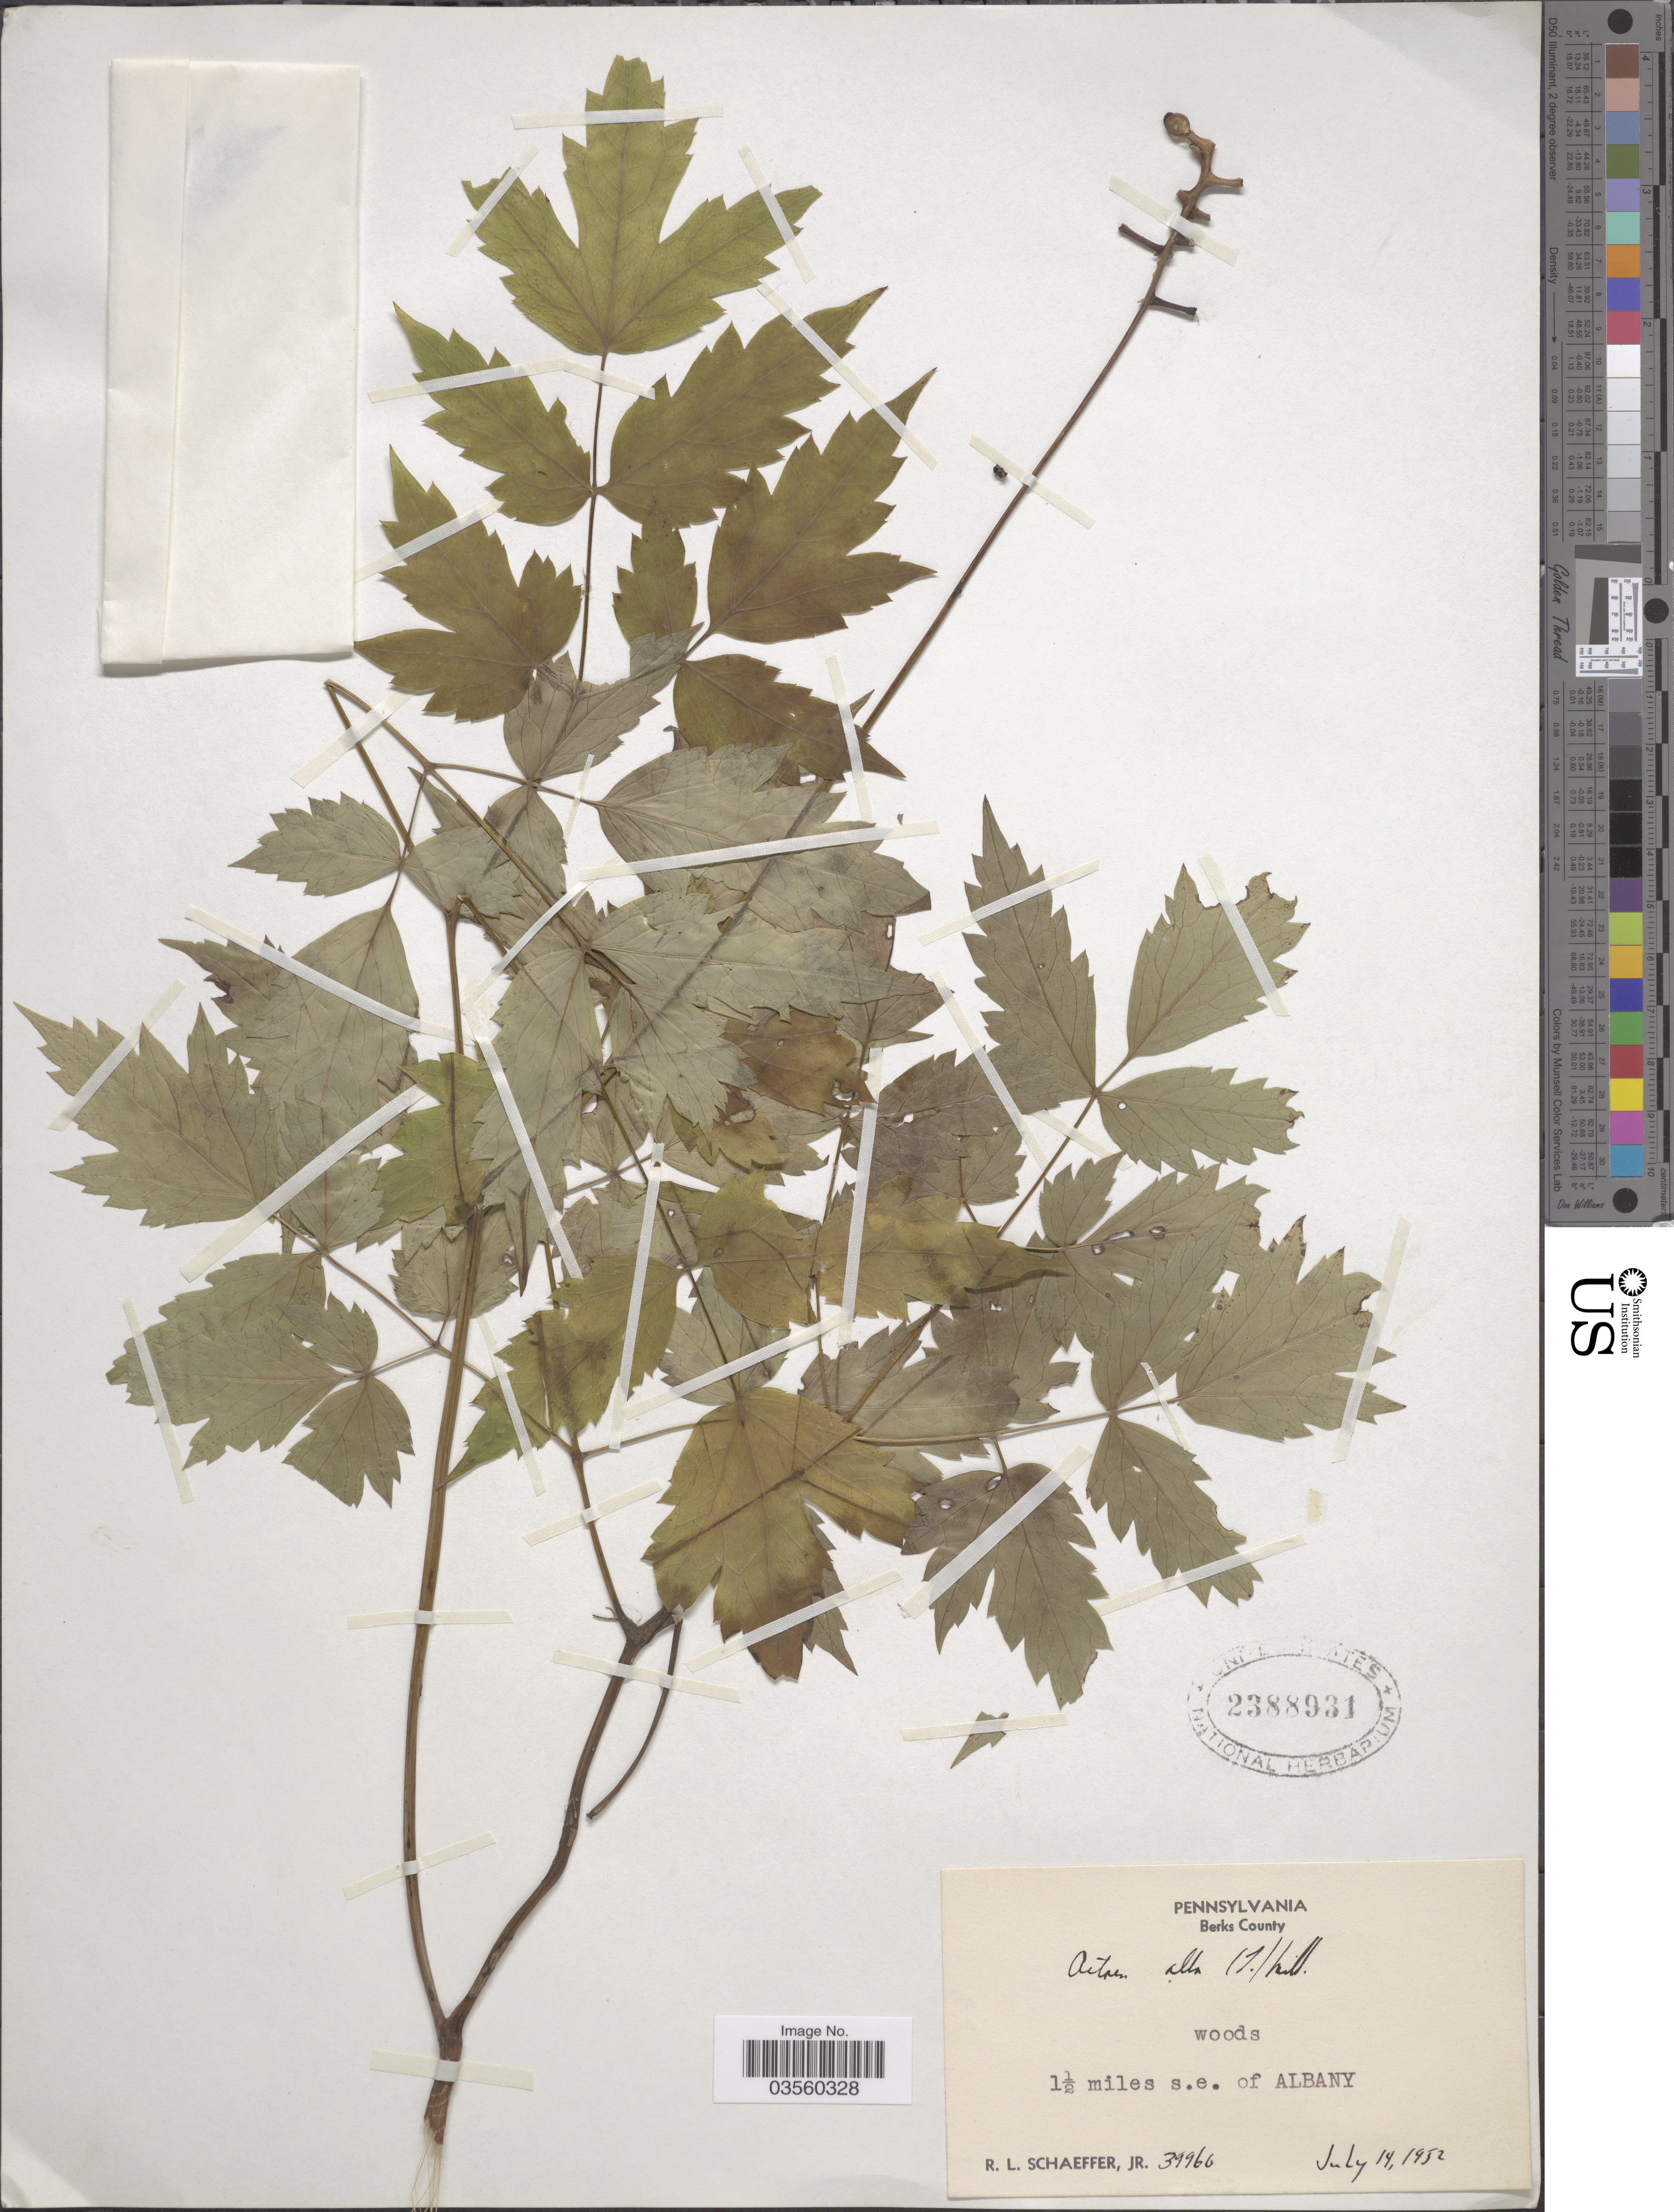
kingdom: Plantae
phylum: Tracheophyta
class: Magnoliopsida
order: Ranunculales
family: Ranunculaceae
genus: Actaea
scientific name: Actaea pachypoda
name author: Elliott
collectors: R. L. Schaeffer Jr.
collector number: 39960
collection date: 1952-07-14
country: United States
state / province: Pennsylvania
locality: Berks County. 1½ miles s.e. of Albany.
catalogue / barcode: US 2388931